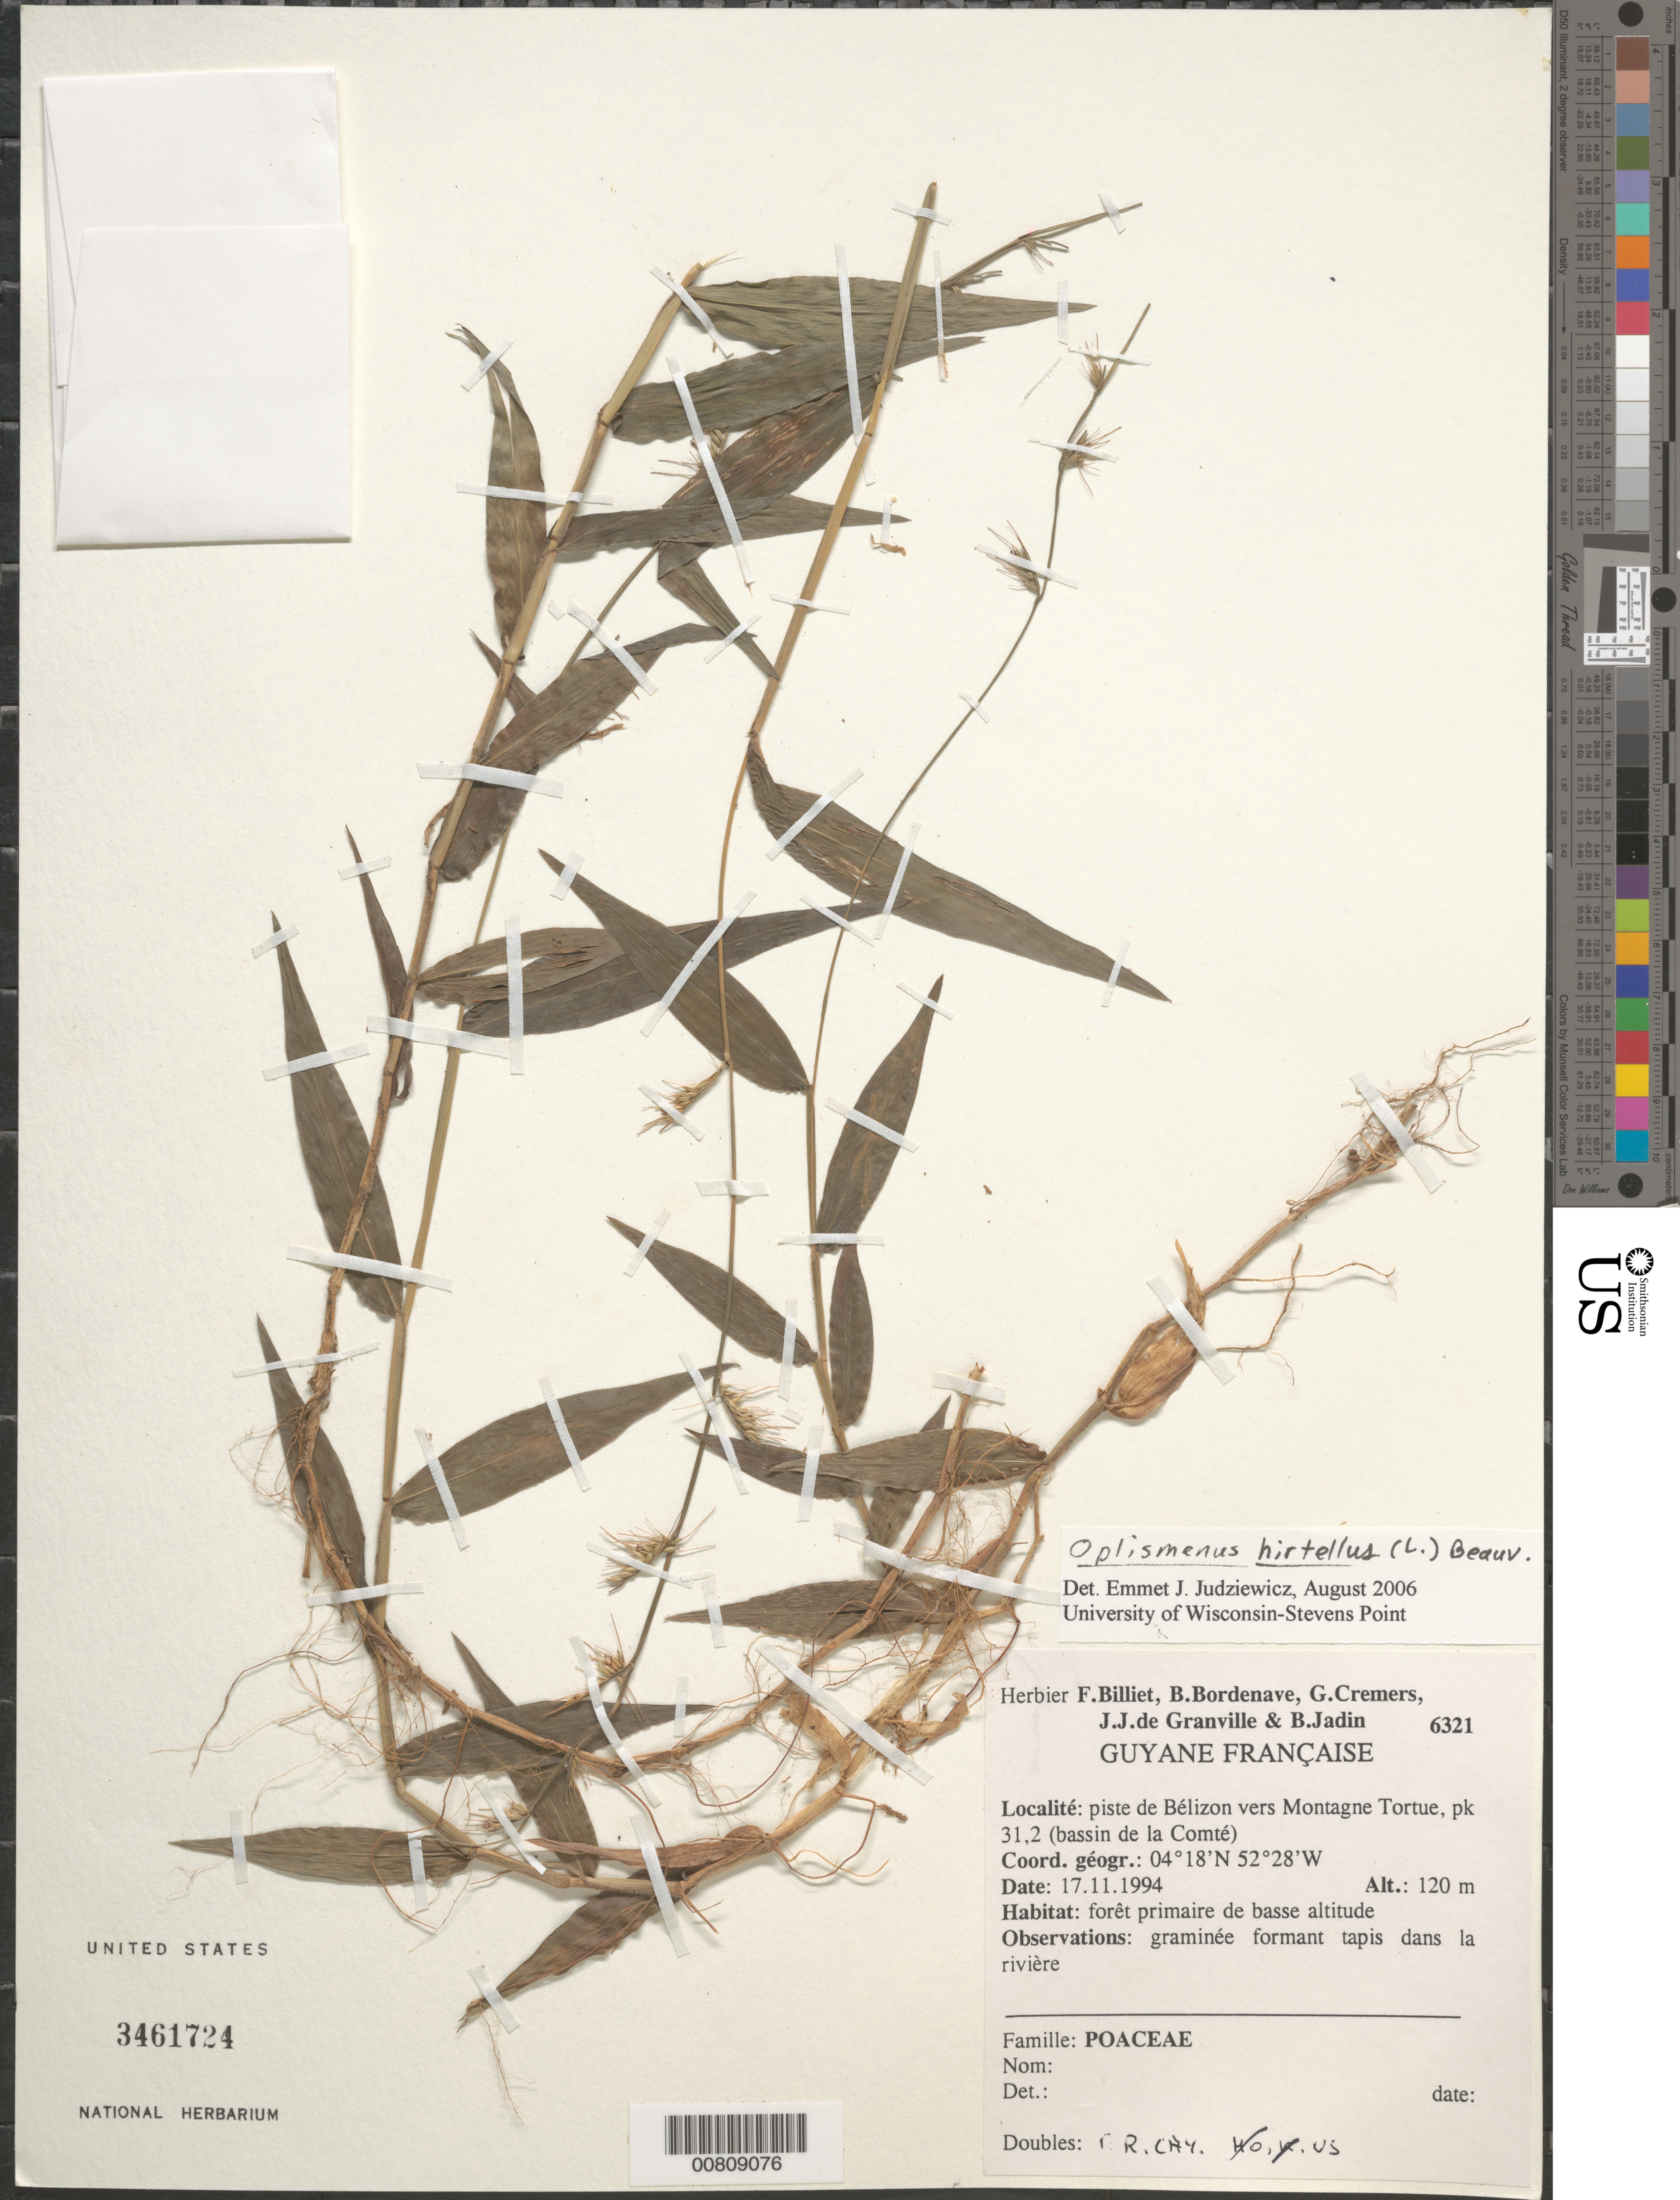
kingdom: Plantae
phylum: Tracheophyta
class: Liliopsida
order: Poales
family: Poaceae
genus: Oplismenus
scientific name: Oplismenus hirtellus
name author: (L.) P. Beauv.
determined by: Judziewicz, E. J.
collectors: F. Billiet, G. Cremers, B. Bordenave, J.-J. de Granville & B. Jadin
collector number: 6321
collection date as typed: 17-Nov-94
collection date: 1994-11-17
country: French Guiana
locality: Piste de Bélizon, vers Montagne Tortue, pk 31.2 (Bassin de la Comté)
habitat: Primary forest, low altitude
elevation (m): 120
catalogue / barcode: US 3461724